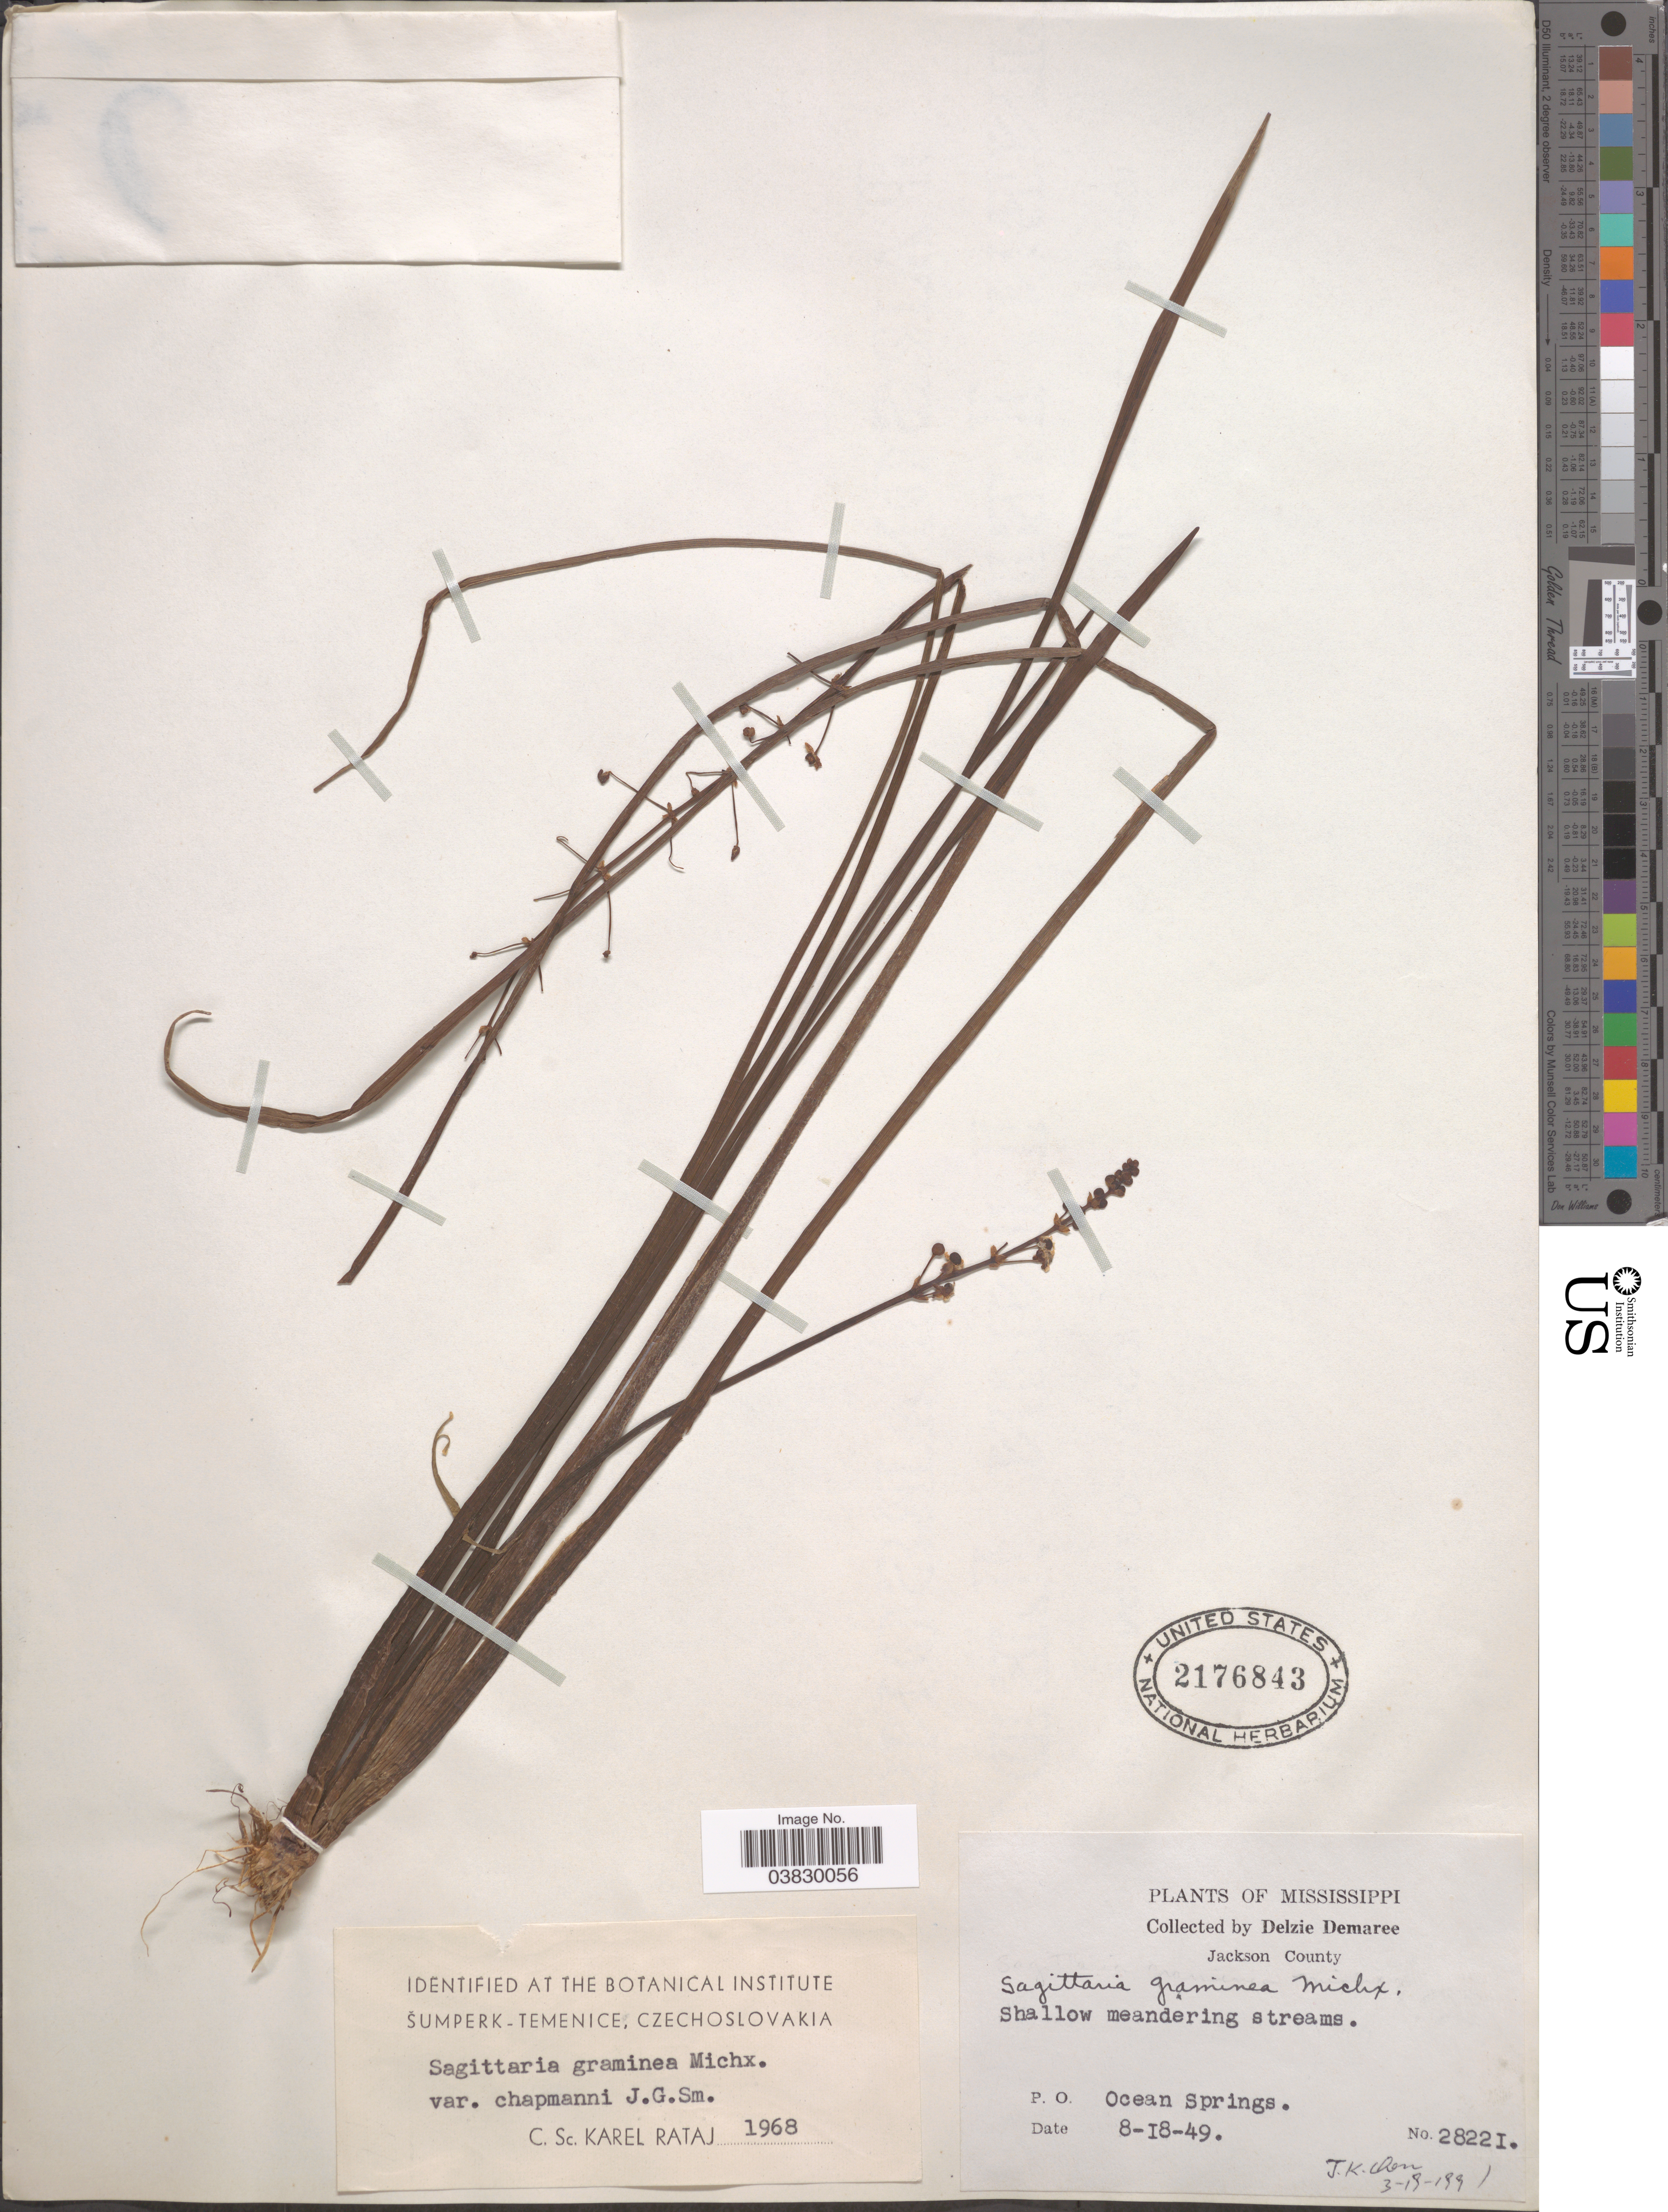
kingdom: Plantae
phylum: Tracheophyta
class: Liliopsida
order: Alismatales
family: Alismataceae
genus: Sagittaria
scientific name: Sagittaria graminea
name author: Michx.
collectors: D. Demaree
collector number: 28221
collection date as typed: Transcribed d/m/y: 18/8/49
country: United States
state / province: Mississippi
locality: Jackson County. P.O. Ocean Springs.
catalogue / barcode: US 2176843